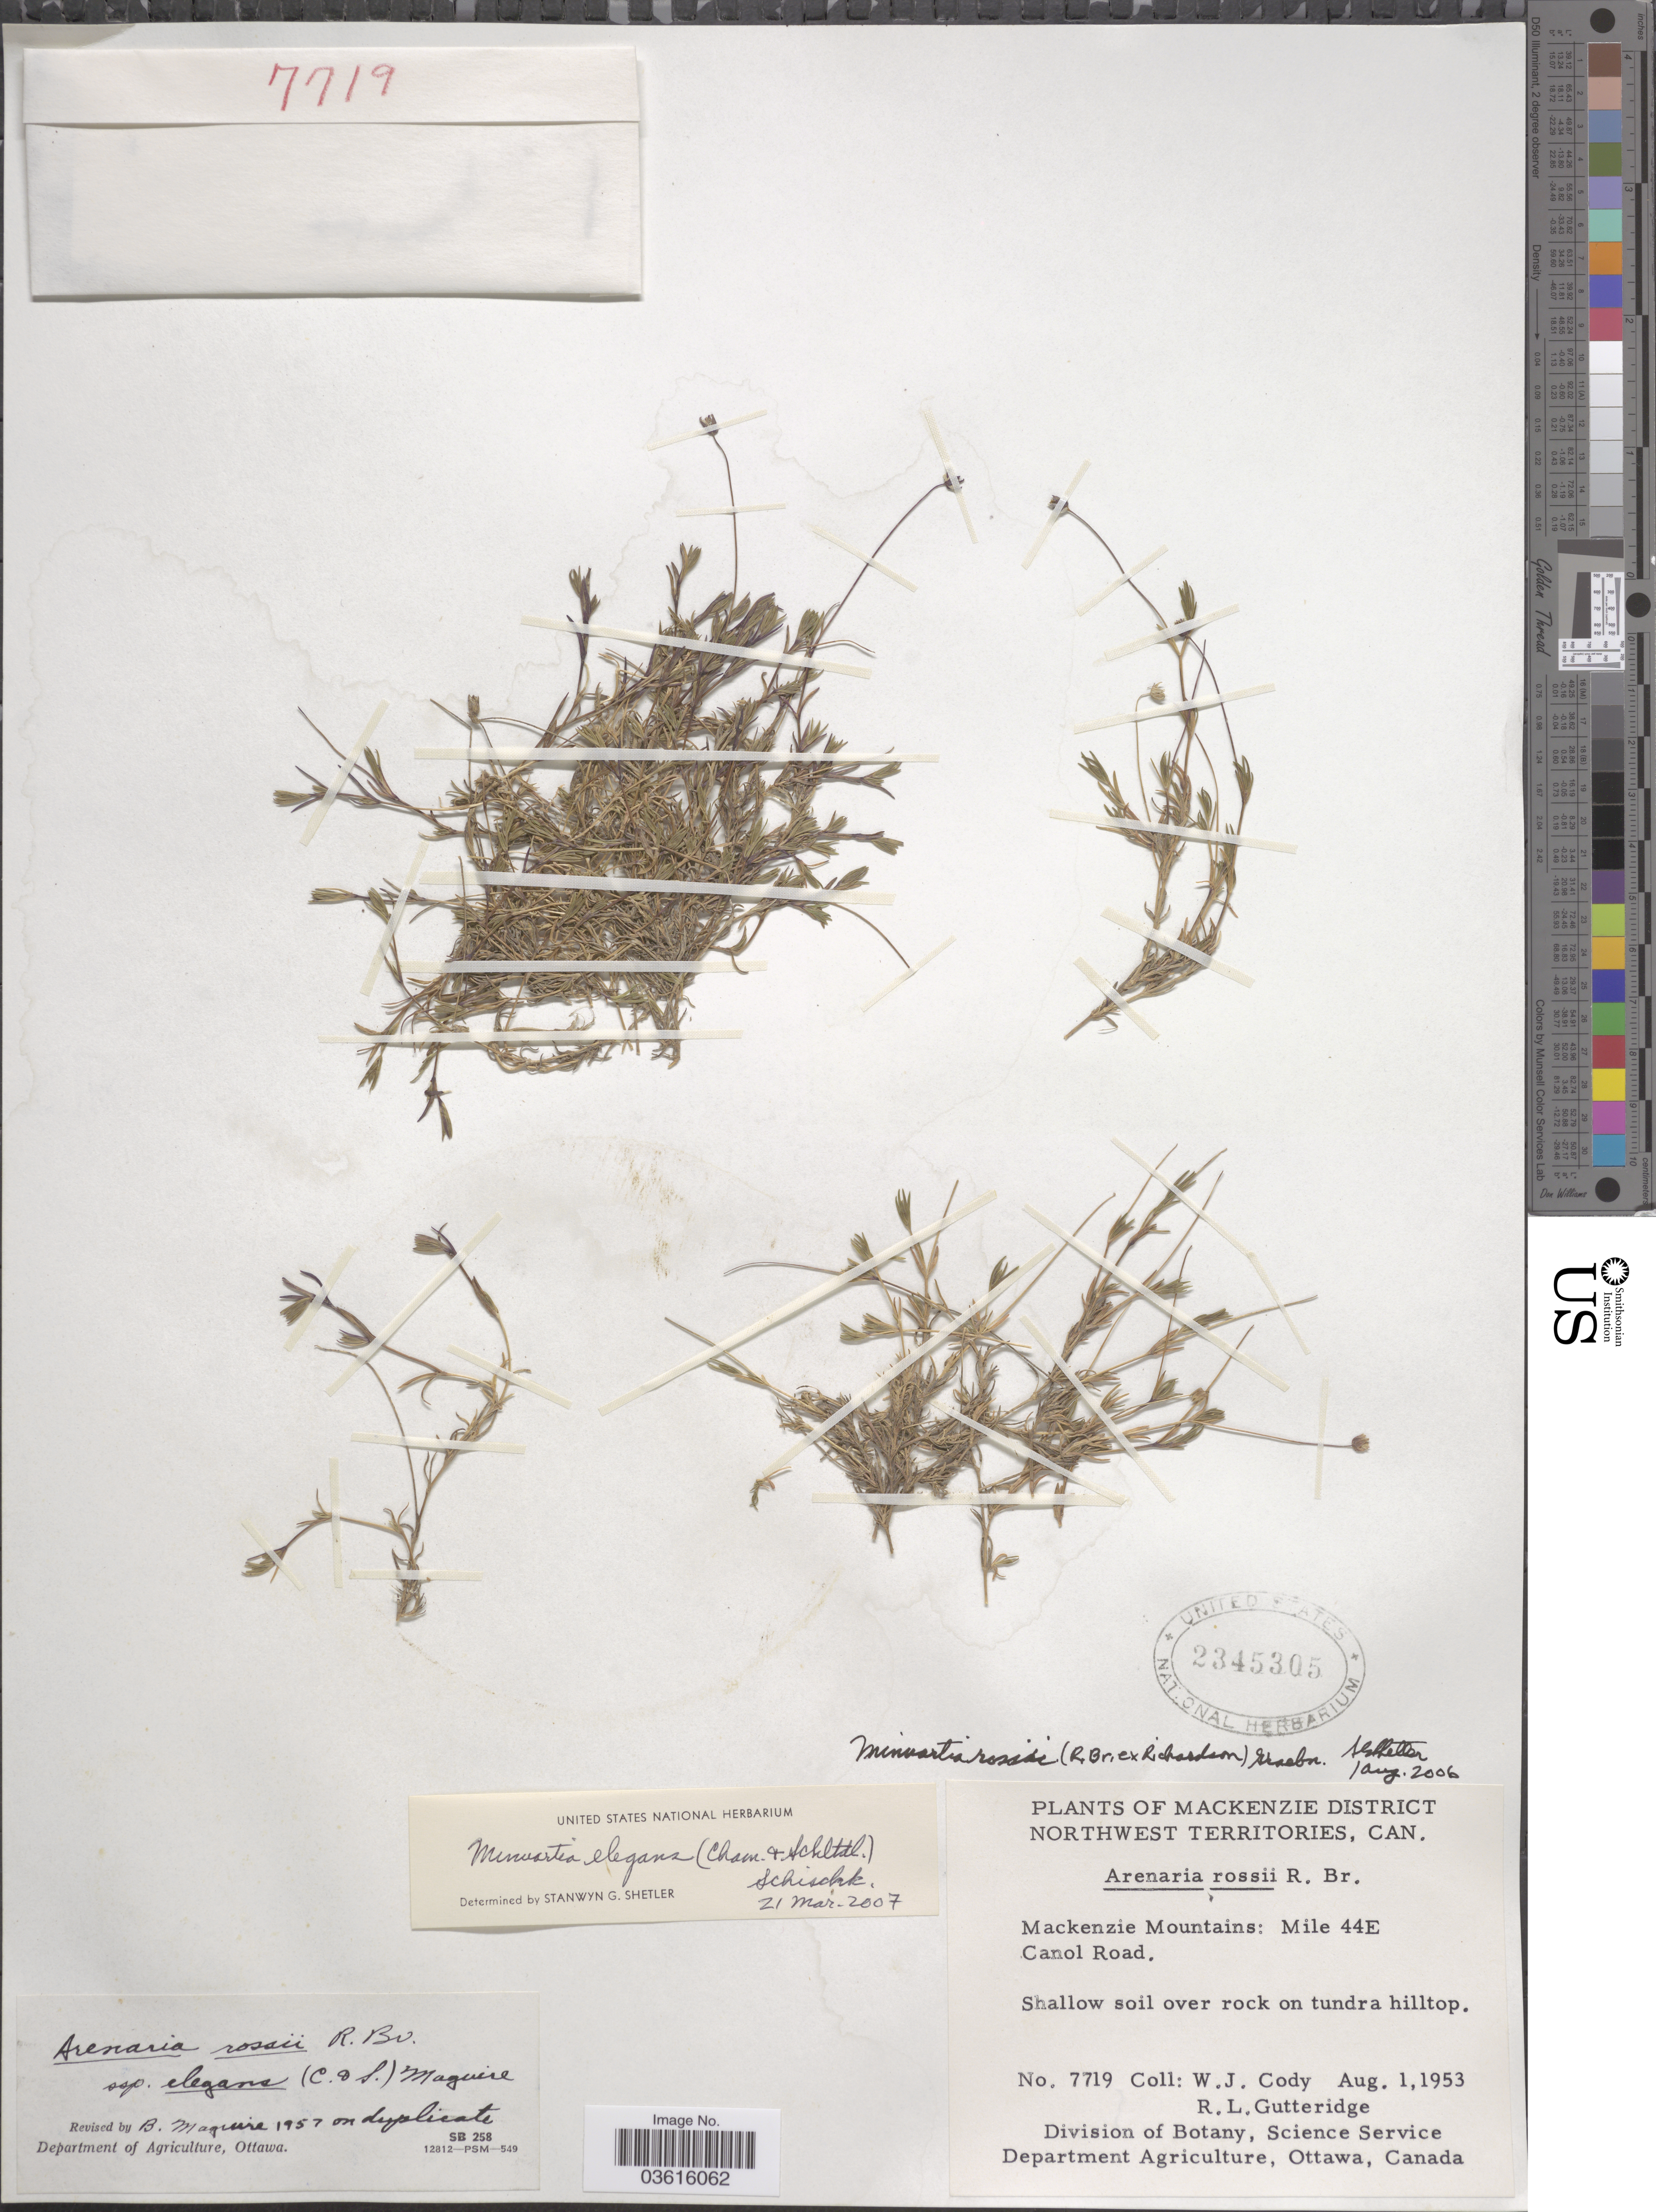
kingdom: Plantae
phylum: Tracheophyta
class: Magnoliopsida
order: Caryophyllales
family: Caryophyllaceae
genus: Minuartia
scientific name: Minuartia elegans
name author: (Cham. & Schltdl.) Schischk.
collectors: W. Cody & R. Gutteridge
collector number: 7719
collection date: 1953-08-01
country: Canada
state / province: Northwest Territories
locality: Mackenzie District. Mackenzie Mountains: Mile 44E Canol Road.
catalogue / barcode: US 2345305